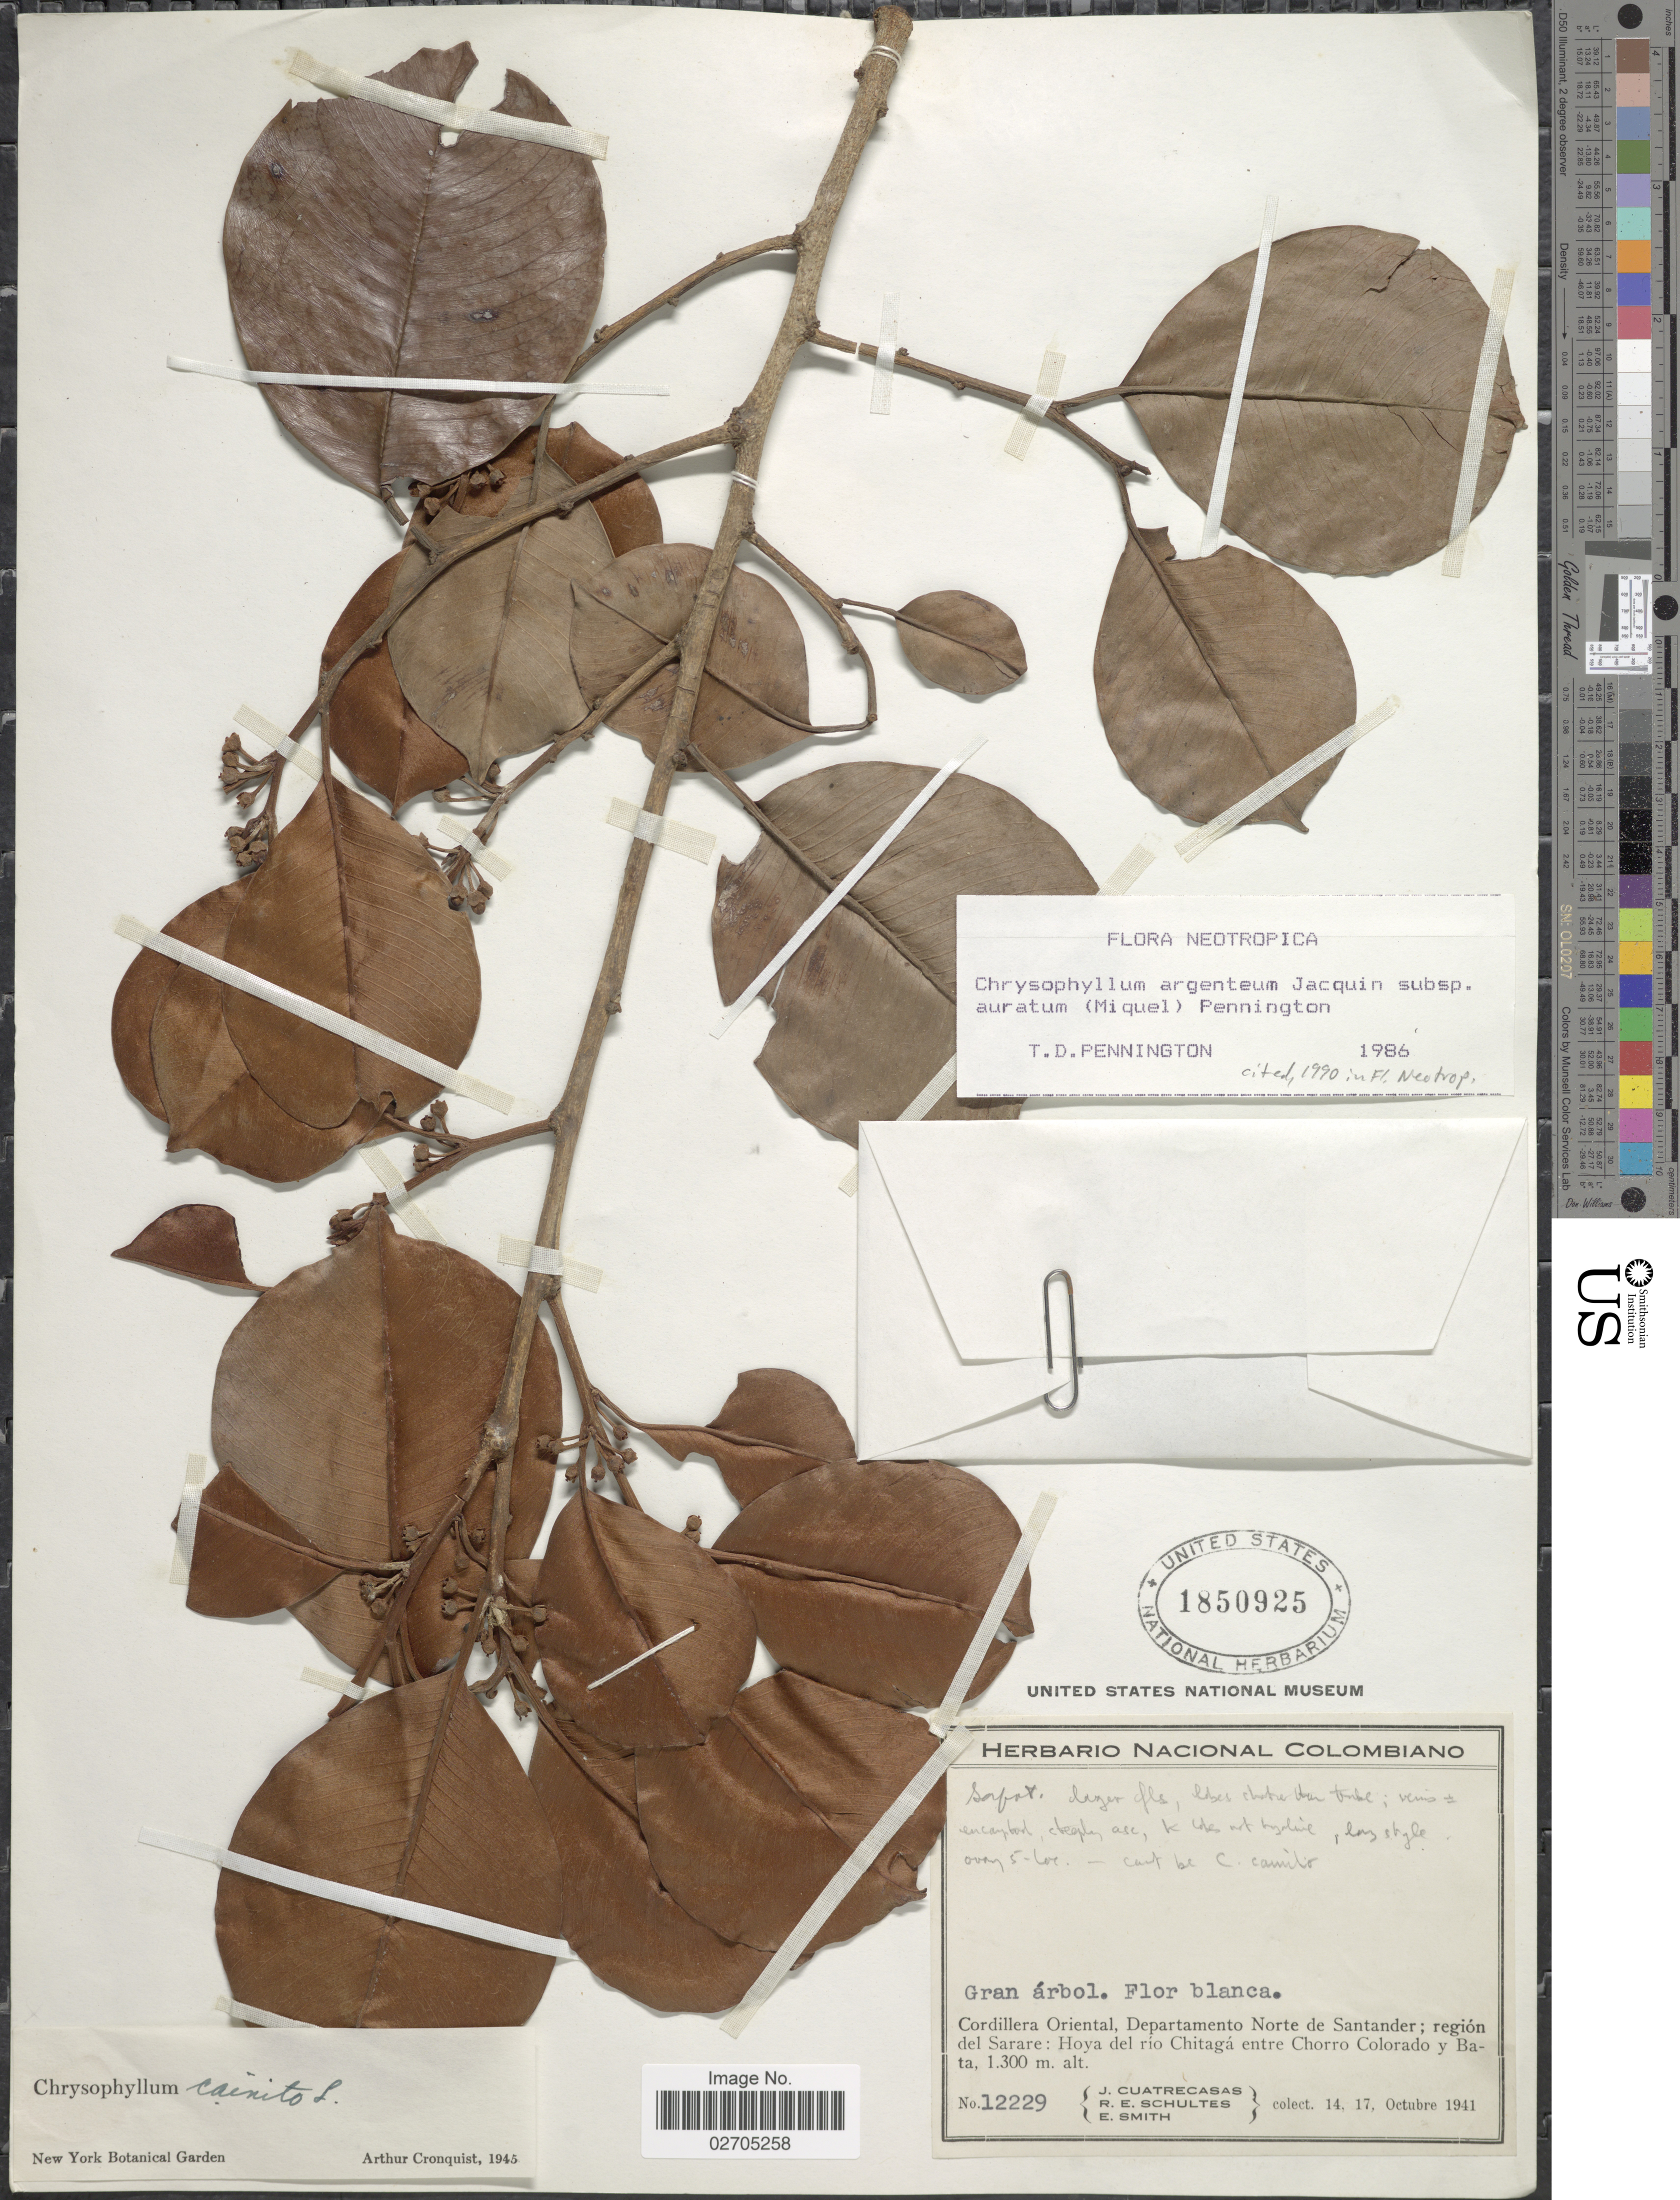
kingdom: Plantae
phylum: Tracheophyta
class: Magnoliopsida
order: Ericales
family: Sapotaceae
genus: Chrysophyllum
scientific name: Chrysophyllum argenteum subsp. auratum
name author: (Miq.) T.D. Penn.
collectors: J. Cuatrecasas, R. E. Schultes & E. Smith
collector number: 12229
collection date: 1941-10-14/1941-10-17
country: Colombia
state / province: Norte de Santander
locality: Cordillera Oriental, region del Sarare: Hoya del Rio Chitaga entre Chorro Colorado y Bata.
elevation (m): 1300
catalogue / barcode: US 1850925